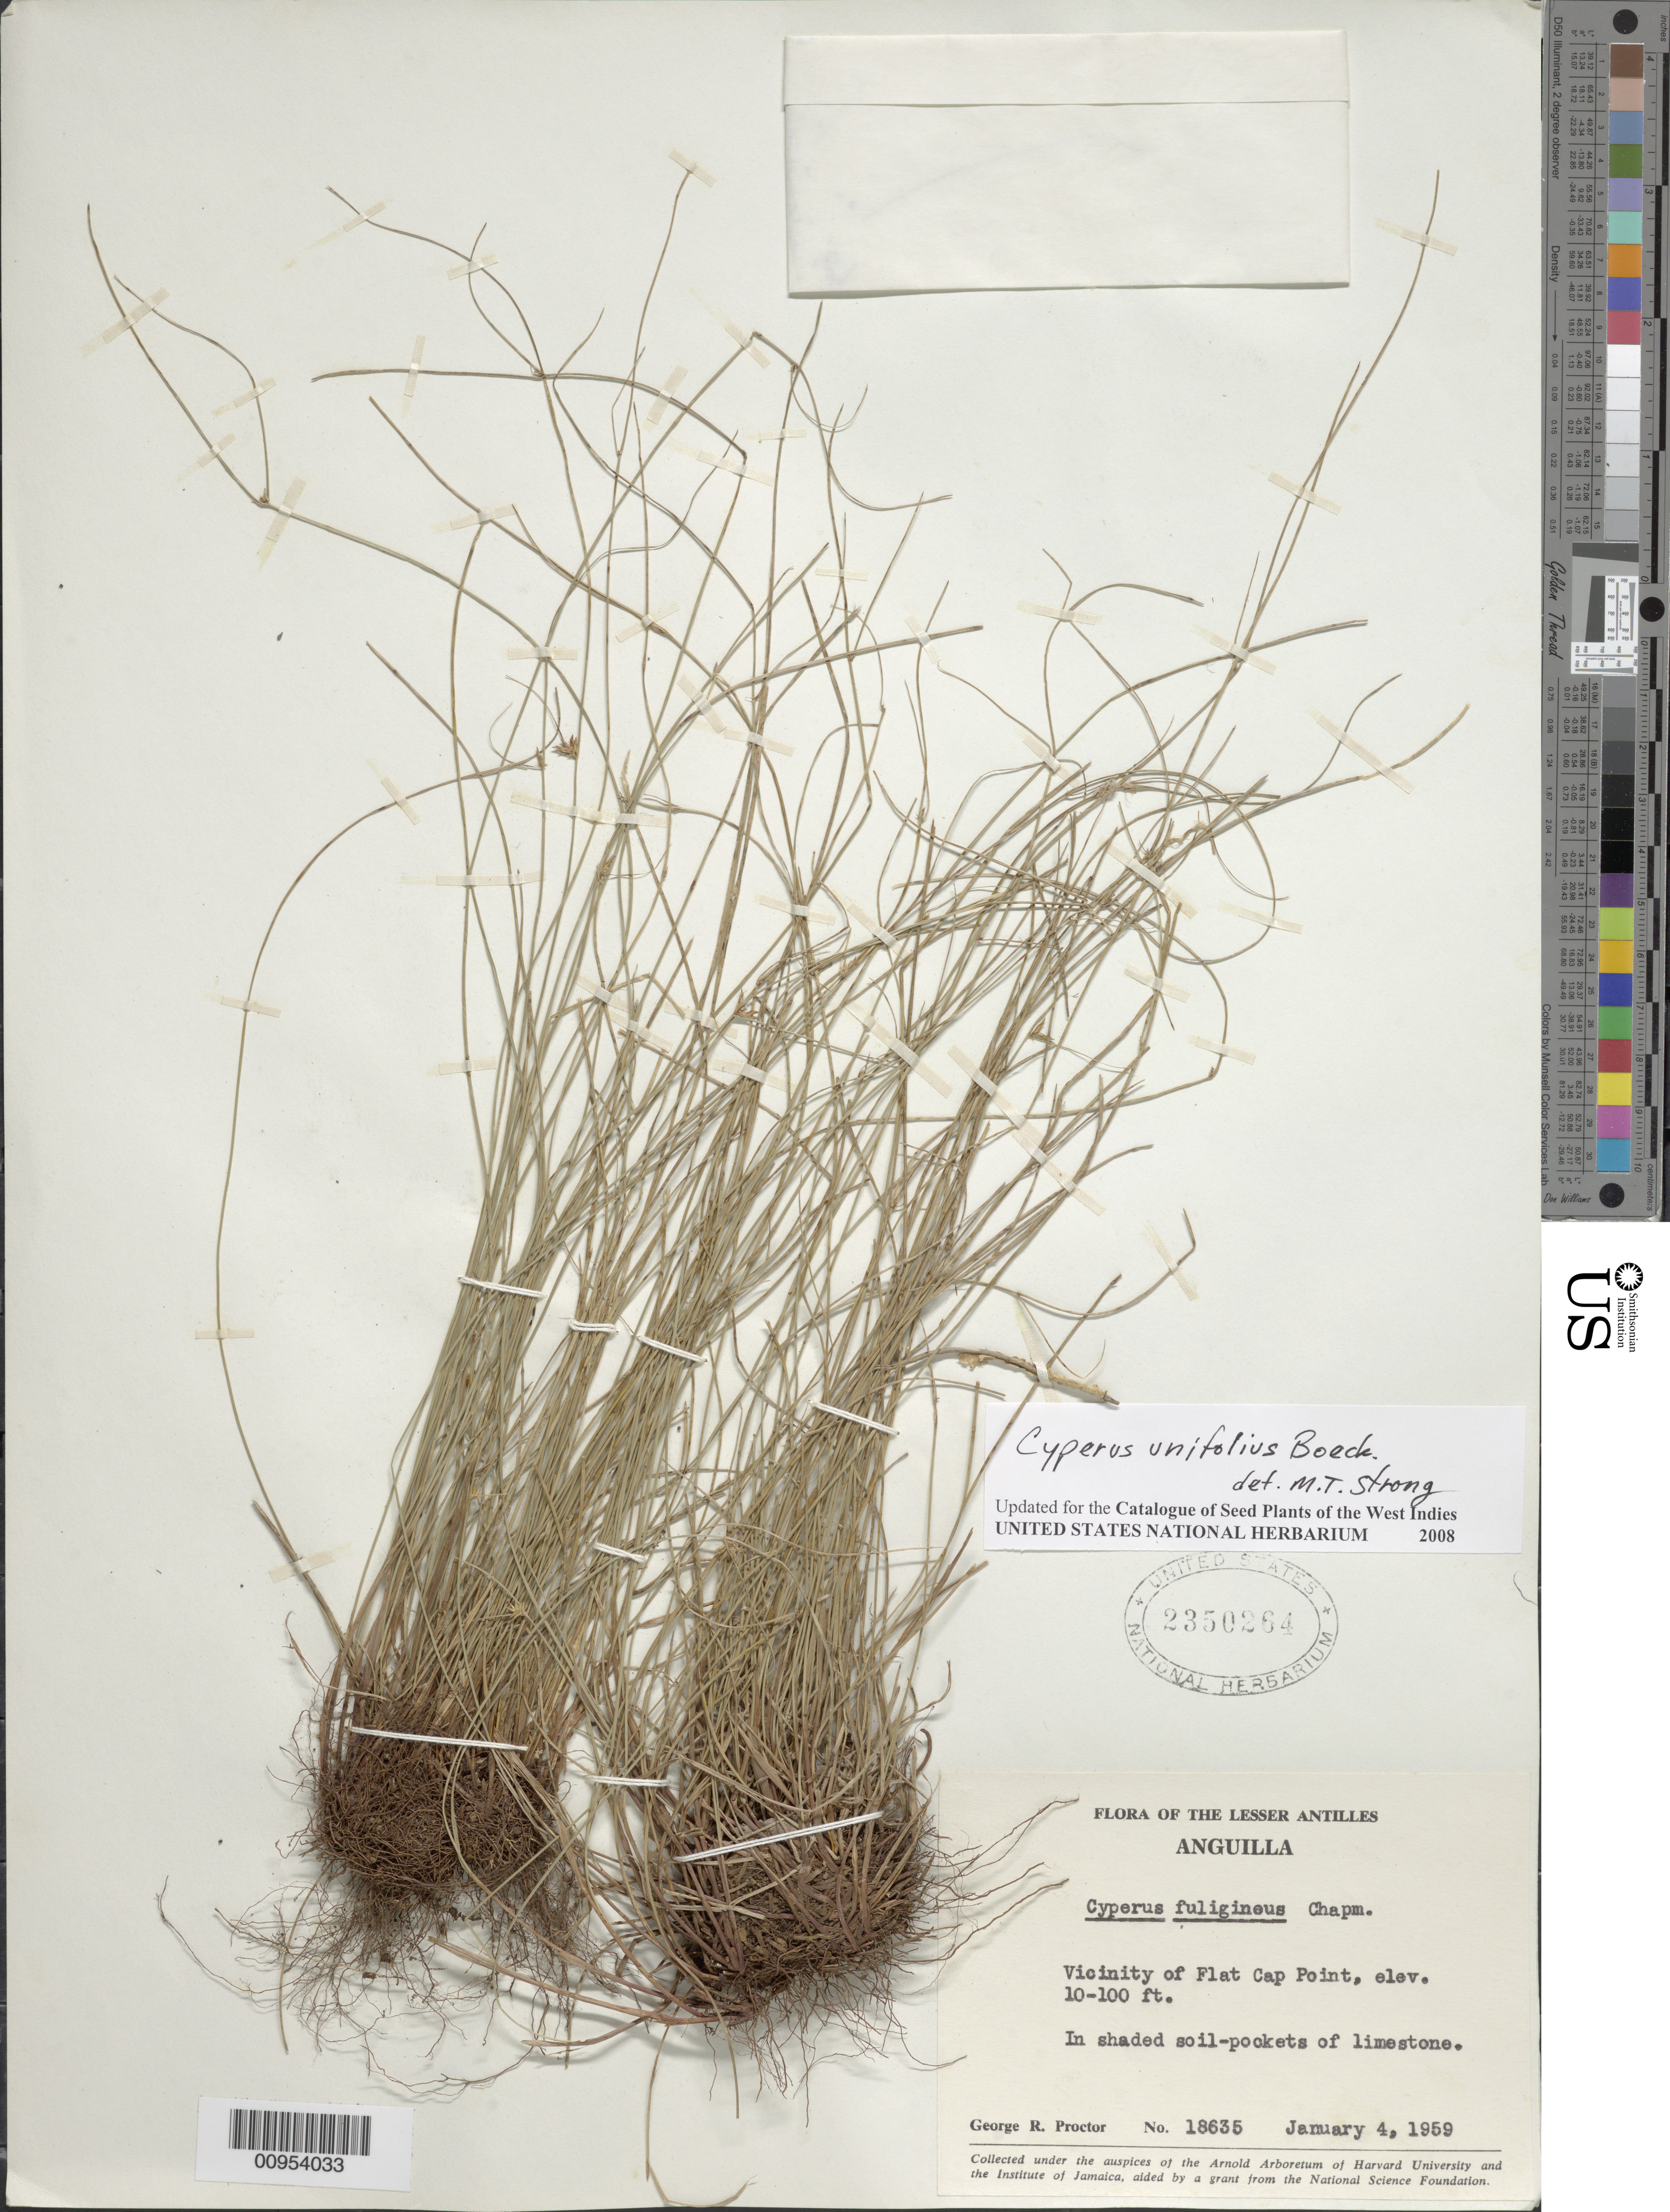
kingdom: Plantae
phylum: Tracheophyta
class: Liliopsida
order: Poales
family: Cyperaceae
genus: Cyperus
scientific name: Cyperus unifolius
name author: Boeckeler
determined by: Strong, M. T., (US), Smithsonian Institution - National Museum of Natural History (UNITED STATES)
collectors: G. R. Proctor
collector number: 18635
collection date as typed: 04 Jan 1959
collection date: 1959-01-04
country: Anguilla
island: Anguilla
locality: Vicinity of Flat Cap Point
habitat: In shaded soil-pockets of limestone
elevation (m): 3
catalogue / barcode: US 2350264